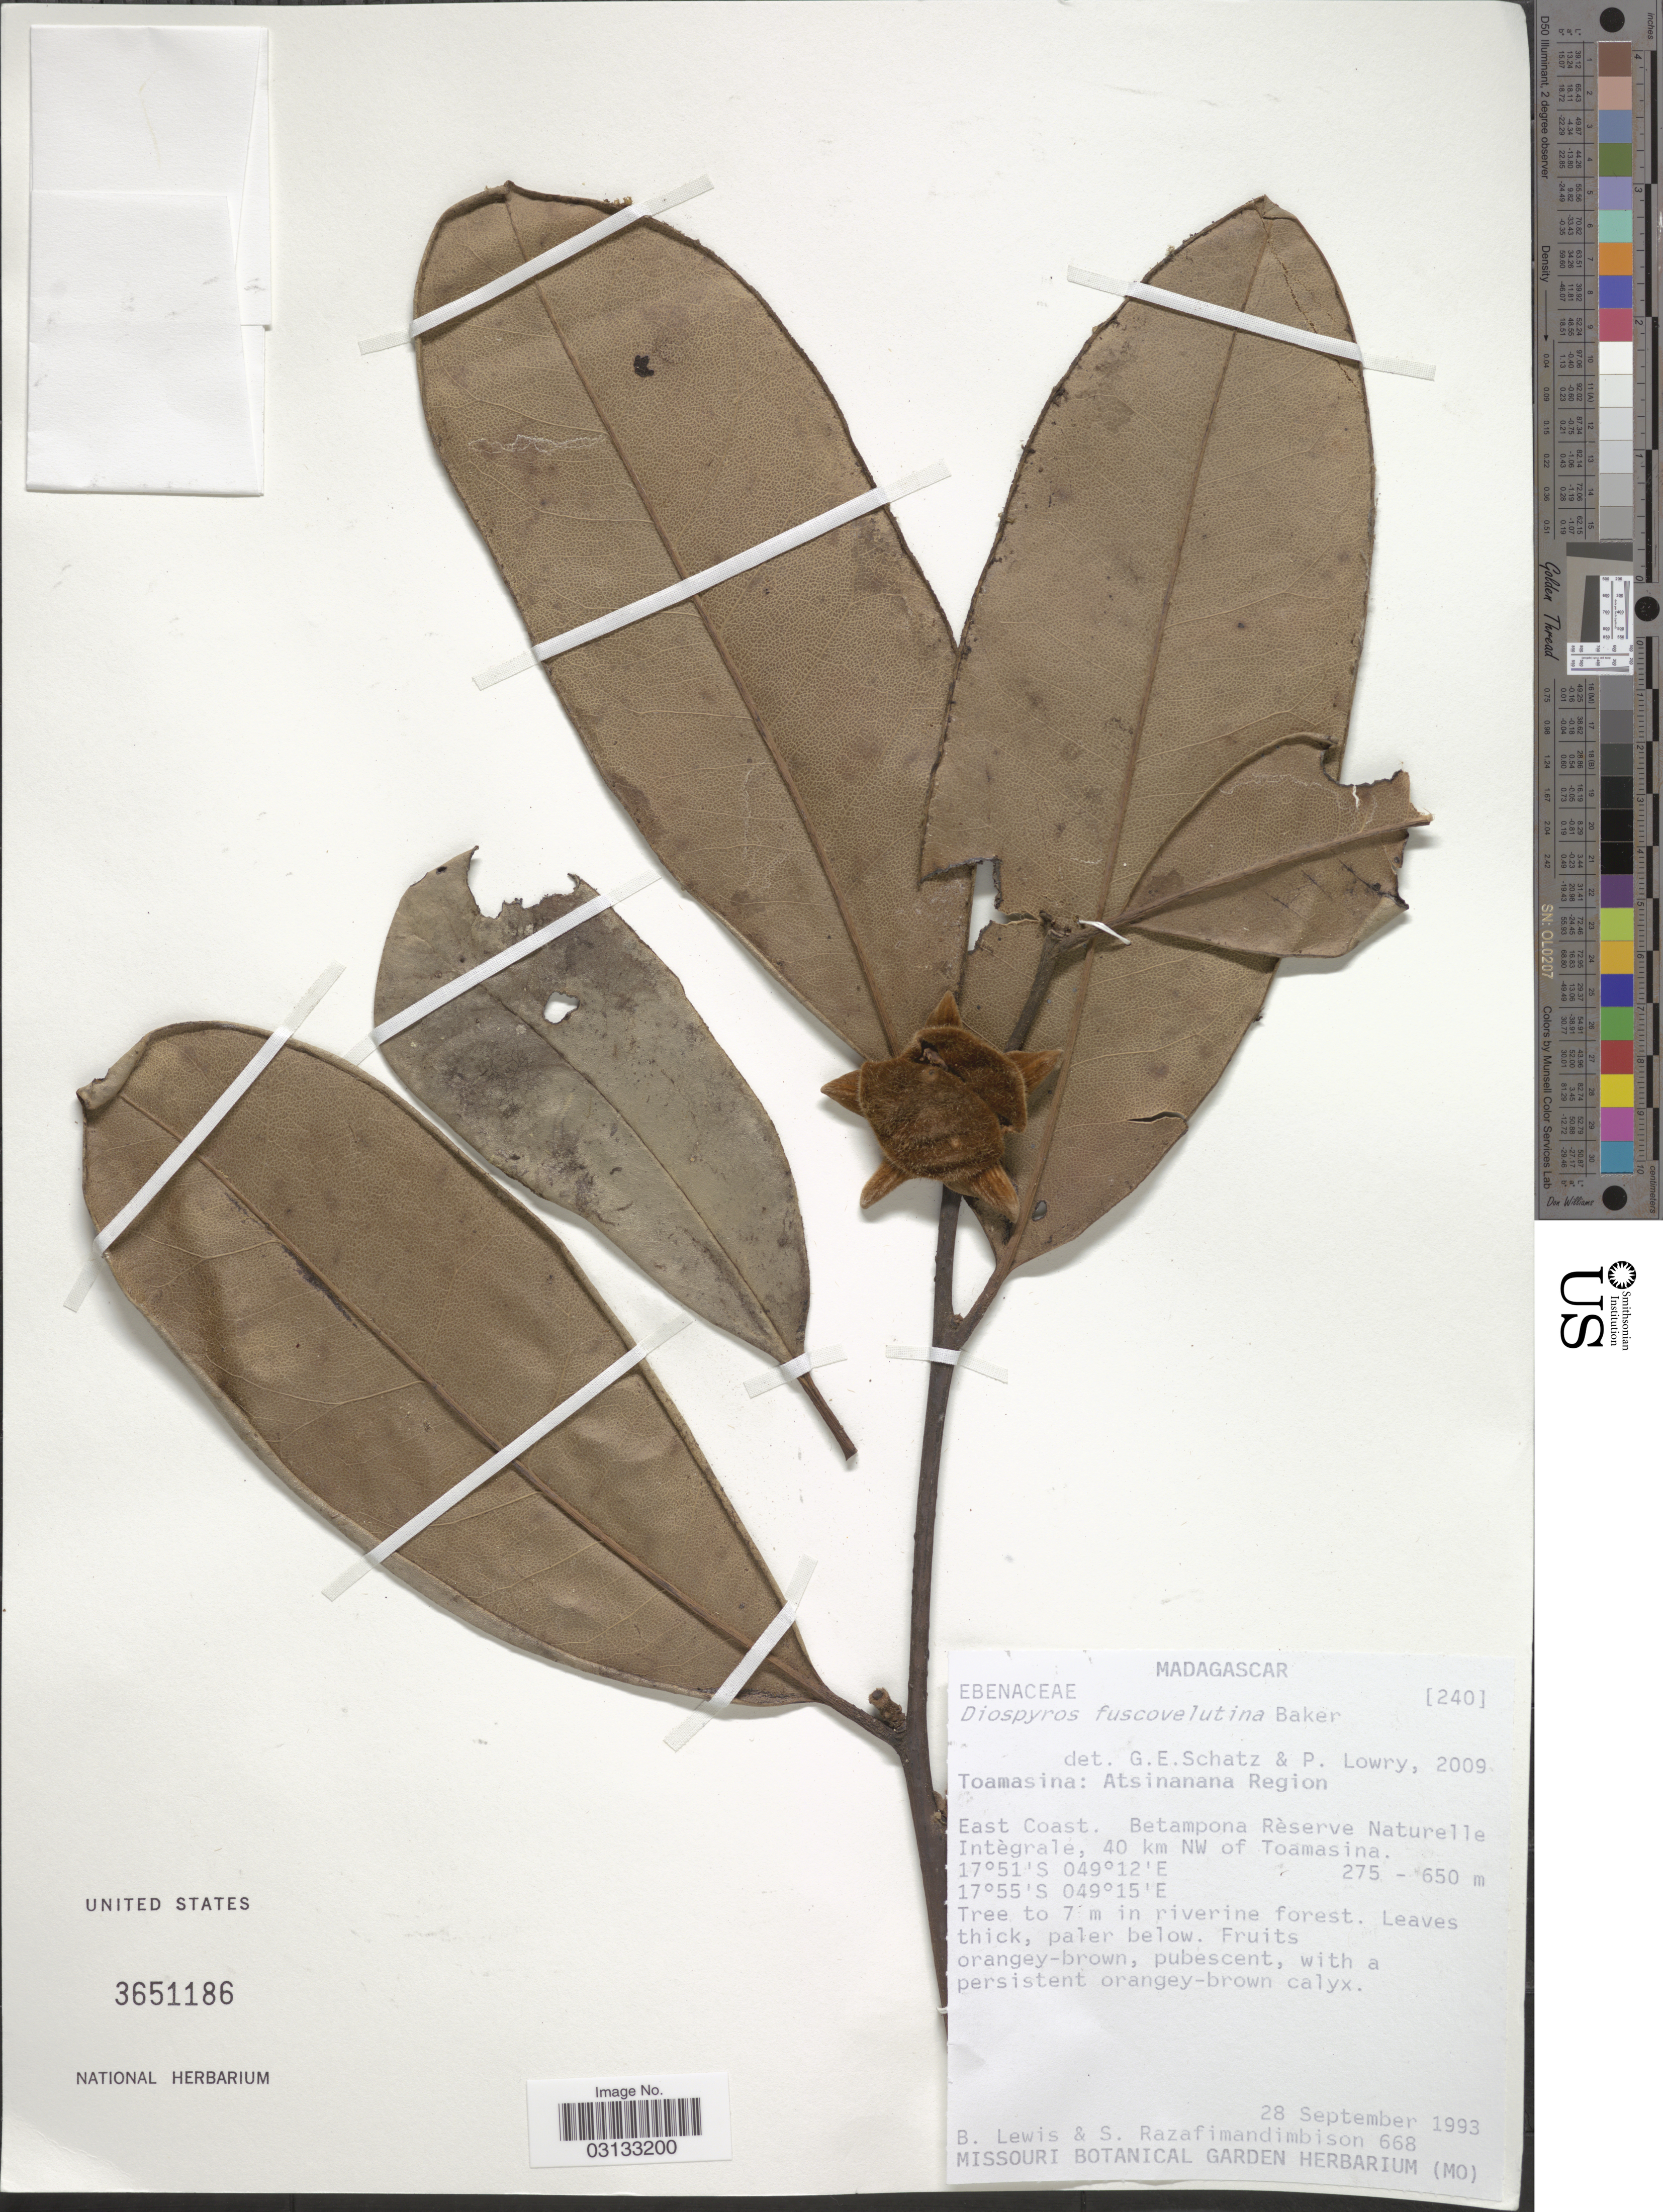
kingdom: Plantae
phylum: Tracheophyta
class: Magnoliopsida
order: Ericales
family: Ebenaceae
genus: Diospyros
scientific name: Diospyros fusco-velutina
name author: Baker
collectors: B. Lewis & S. G. Razafimandimbison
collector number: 668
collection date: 1993-09-28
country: Madagascar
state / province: Atsinanana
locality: Atsinanana Region, East Coast. Betampona Rèserve Naturelle Intègrale, 40 km NW of Toamasina.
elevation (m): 275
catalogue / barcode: US 3651186